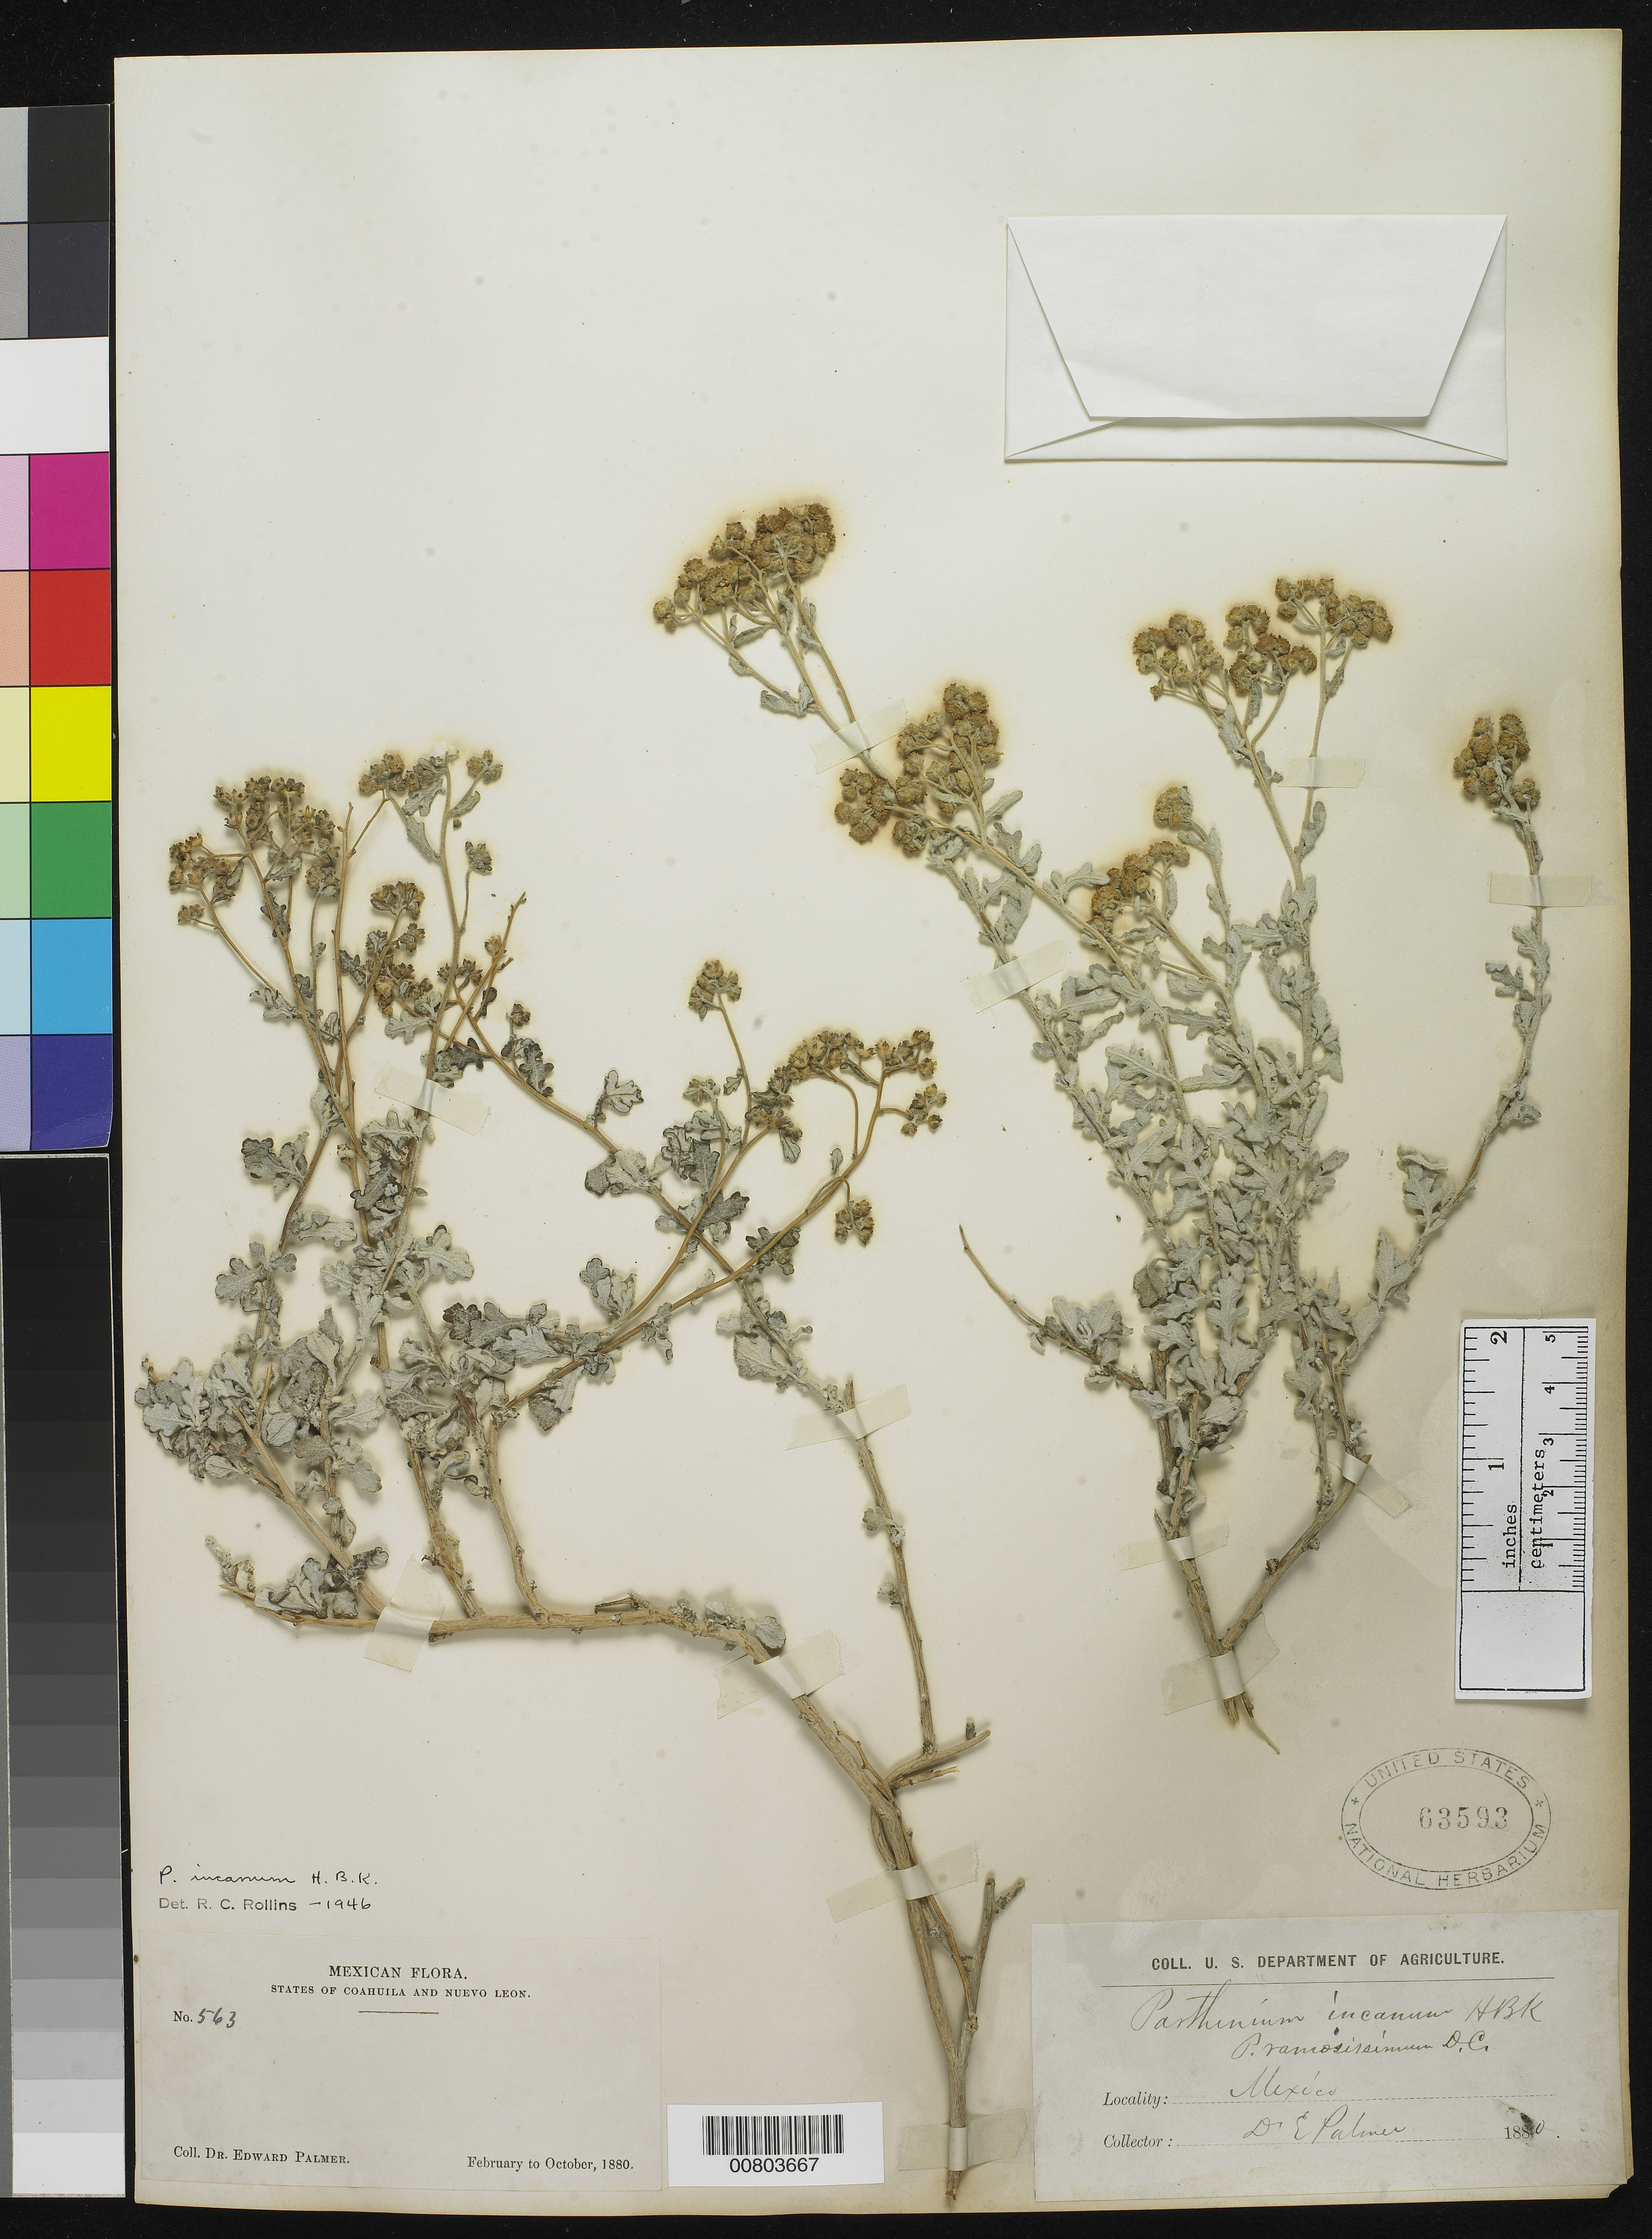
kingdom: Plantae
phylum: Tracheophyta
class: Magnoliopsida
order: Asterales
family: Asteraceae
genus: Parthenium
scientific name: Parthenium incanum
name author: Kunth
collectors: E. Palmer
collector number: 563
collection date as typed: Feb 1880 to -- Oct 1880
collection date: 1880-02/1880-10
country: Mexico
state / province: Coahuila / Nuevo León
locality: States of Coahuila and Nuevo León.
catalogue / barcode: US 63593